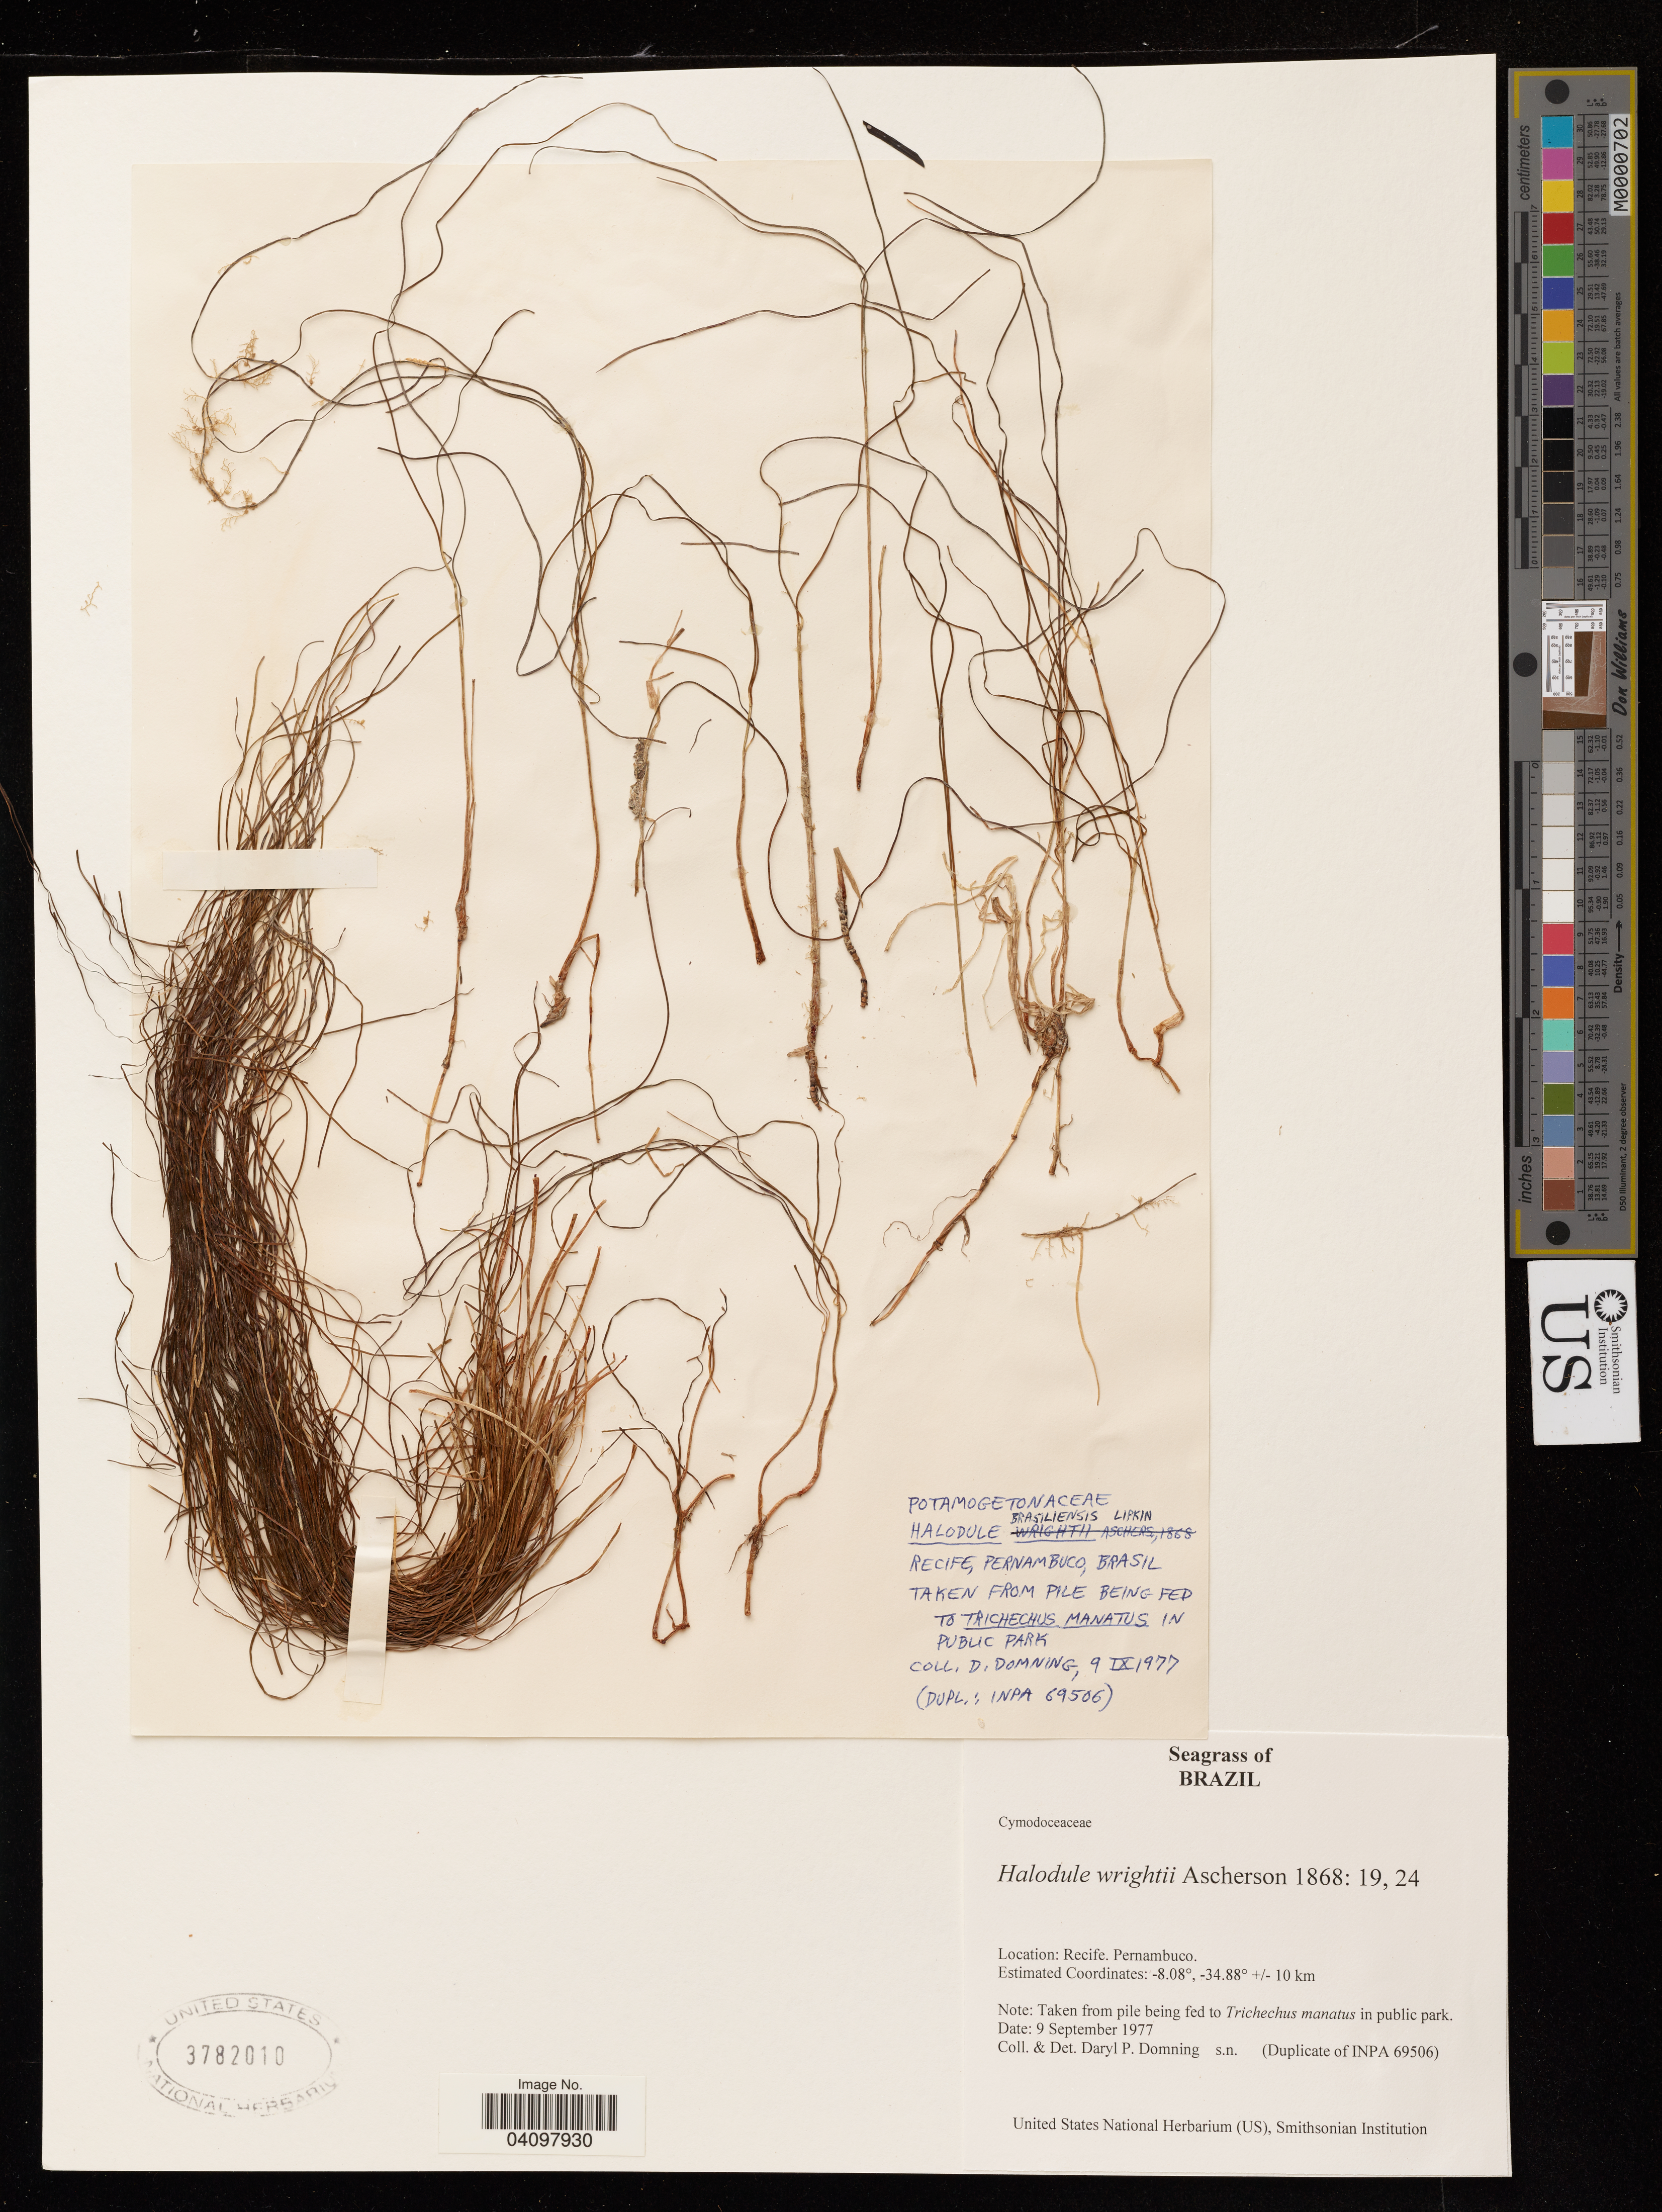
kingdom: Plantae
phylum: Tracheophyta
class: Liliopsida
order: Alismatales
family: Cymodoceaceae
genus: Halodule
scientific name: Halodule wrightii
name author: Asch.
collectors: D. Domning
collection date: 1977-09-09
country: Brazil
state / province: Pernambuco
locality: Recife.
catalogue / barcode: US 3782010